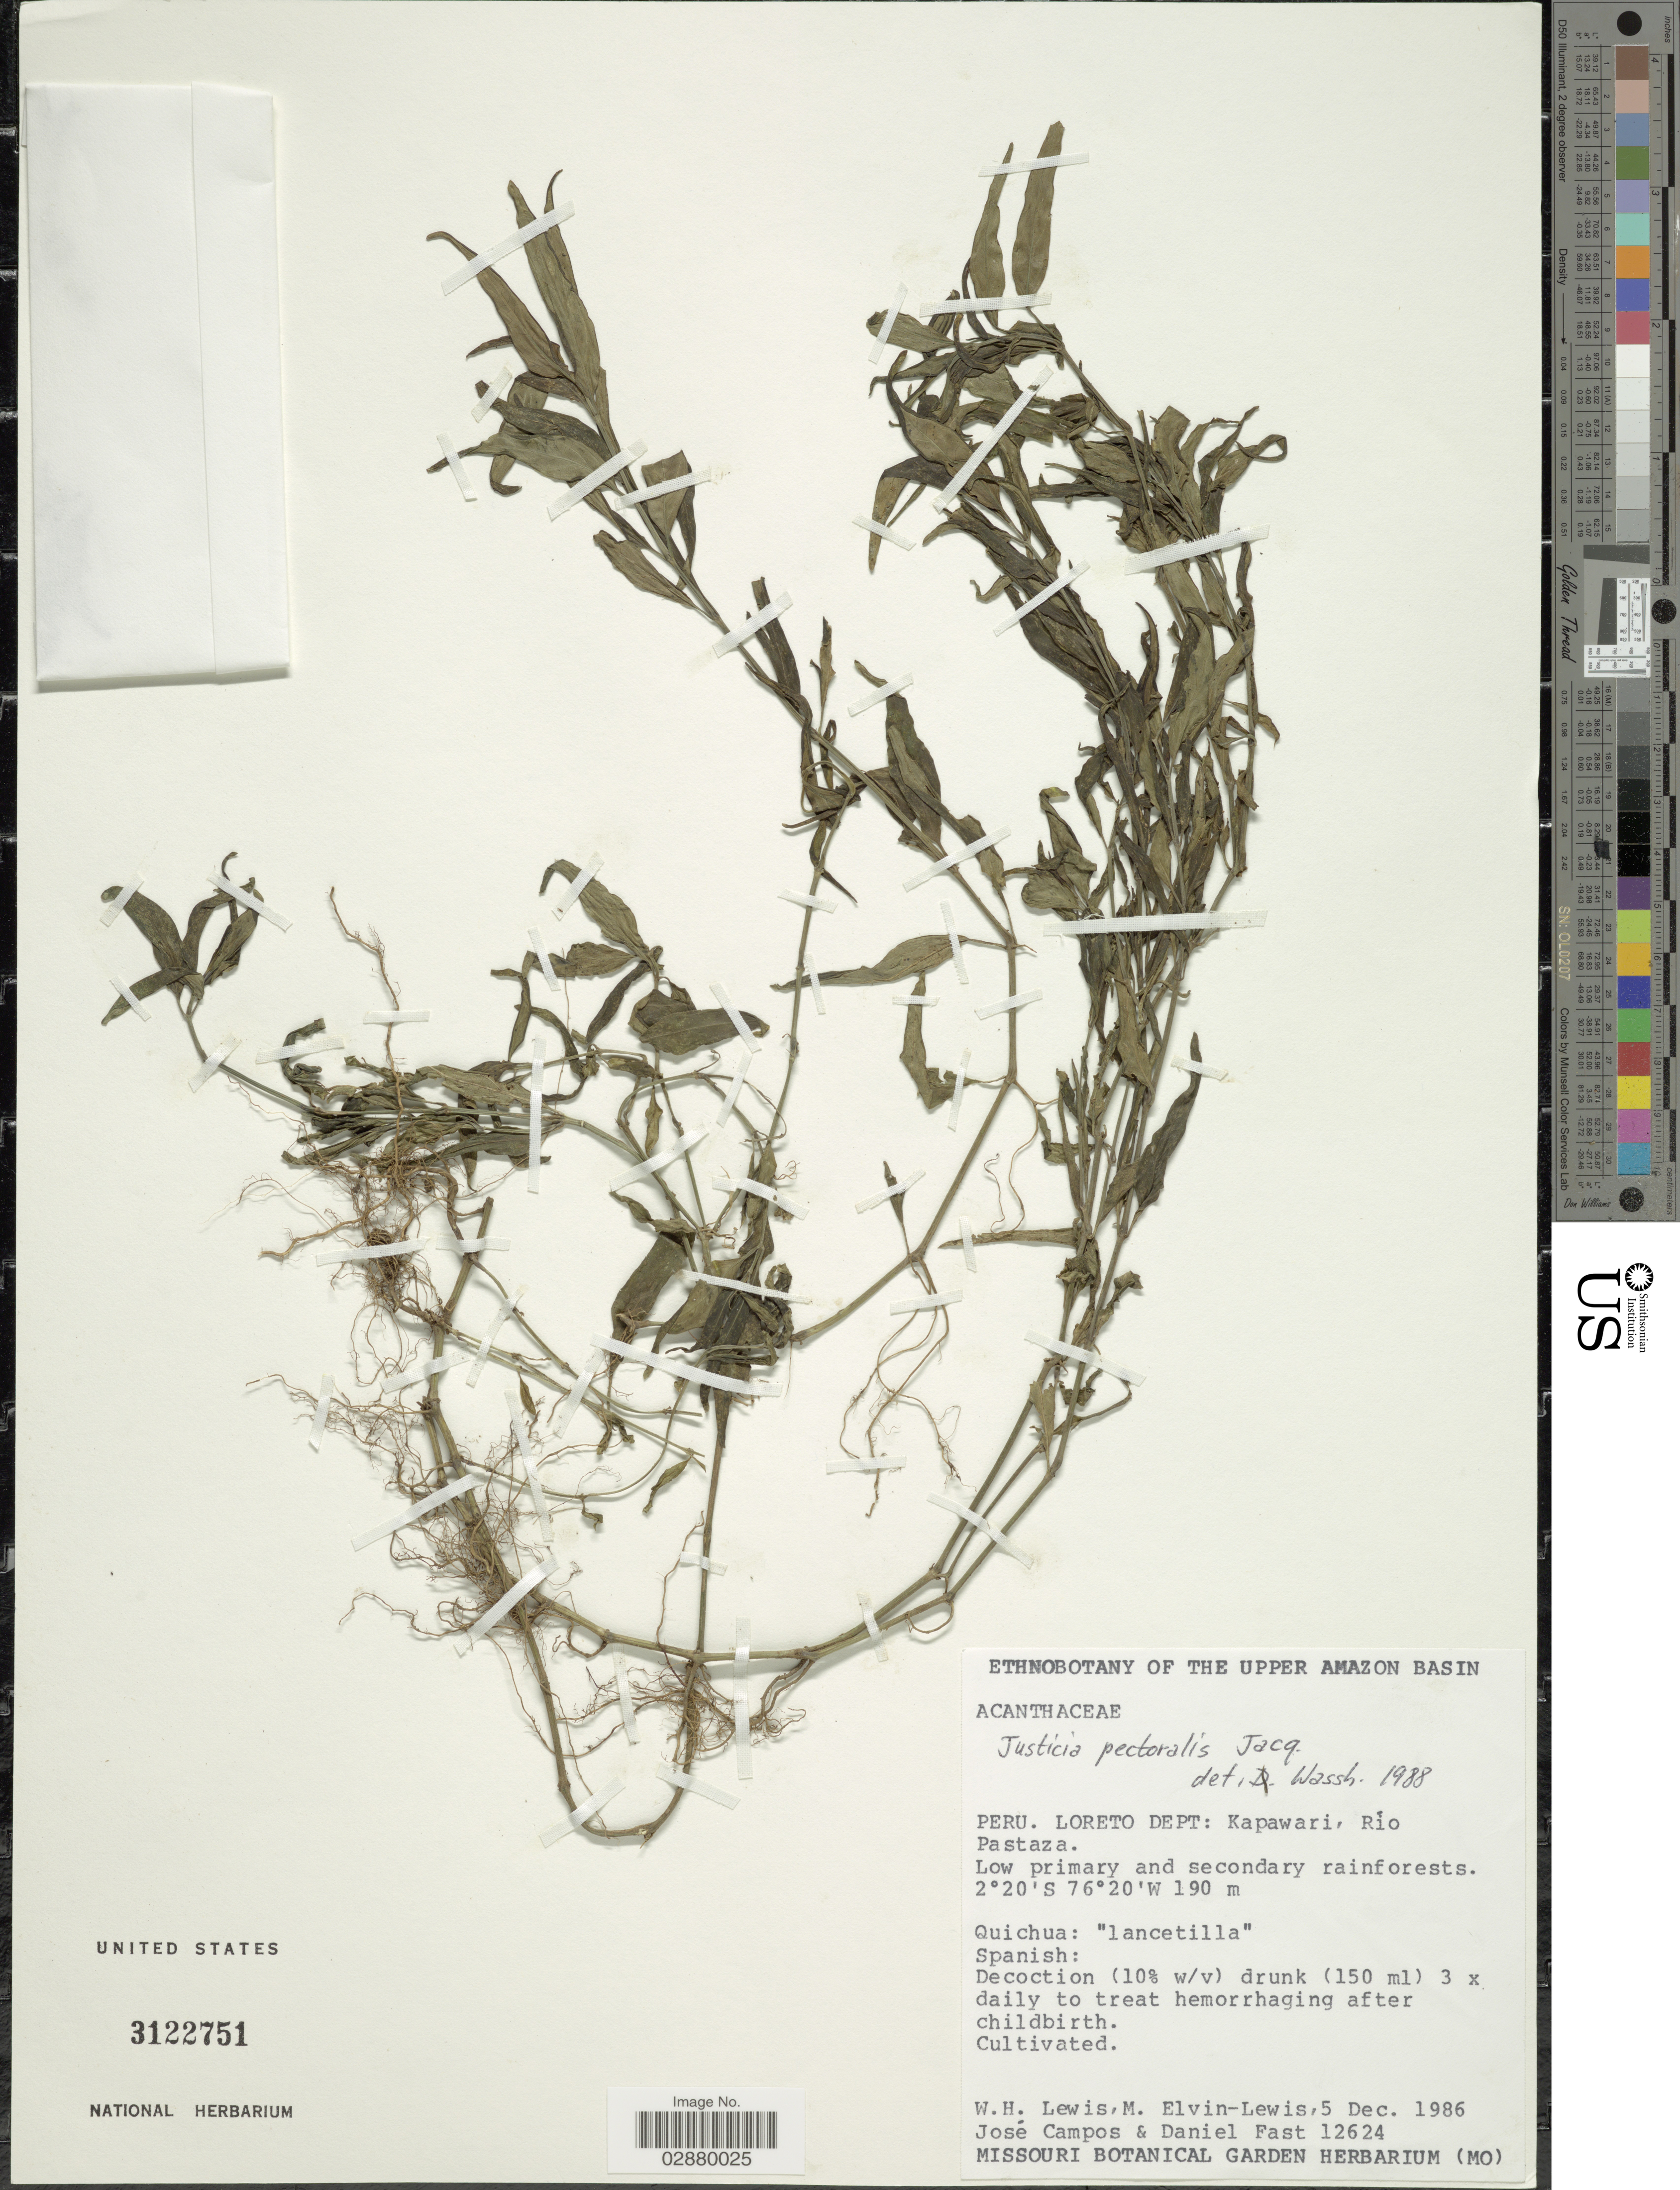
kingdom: Plantae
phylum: Tracheophyta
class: Magnoliopsida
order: Lamiales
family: Acanthaceae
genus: Justicia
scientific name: Justicia pectoralis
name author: Jacq.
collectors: W. H. Lewis, M. Elvin-Lewis, J. Campos & D. Fast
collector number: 12624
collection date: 1986-12-05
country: Peru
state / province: Loreto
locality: Loreto Dept: Kapawari, Río Pastaza.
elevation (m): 190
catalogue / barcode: US 3122751